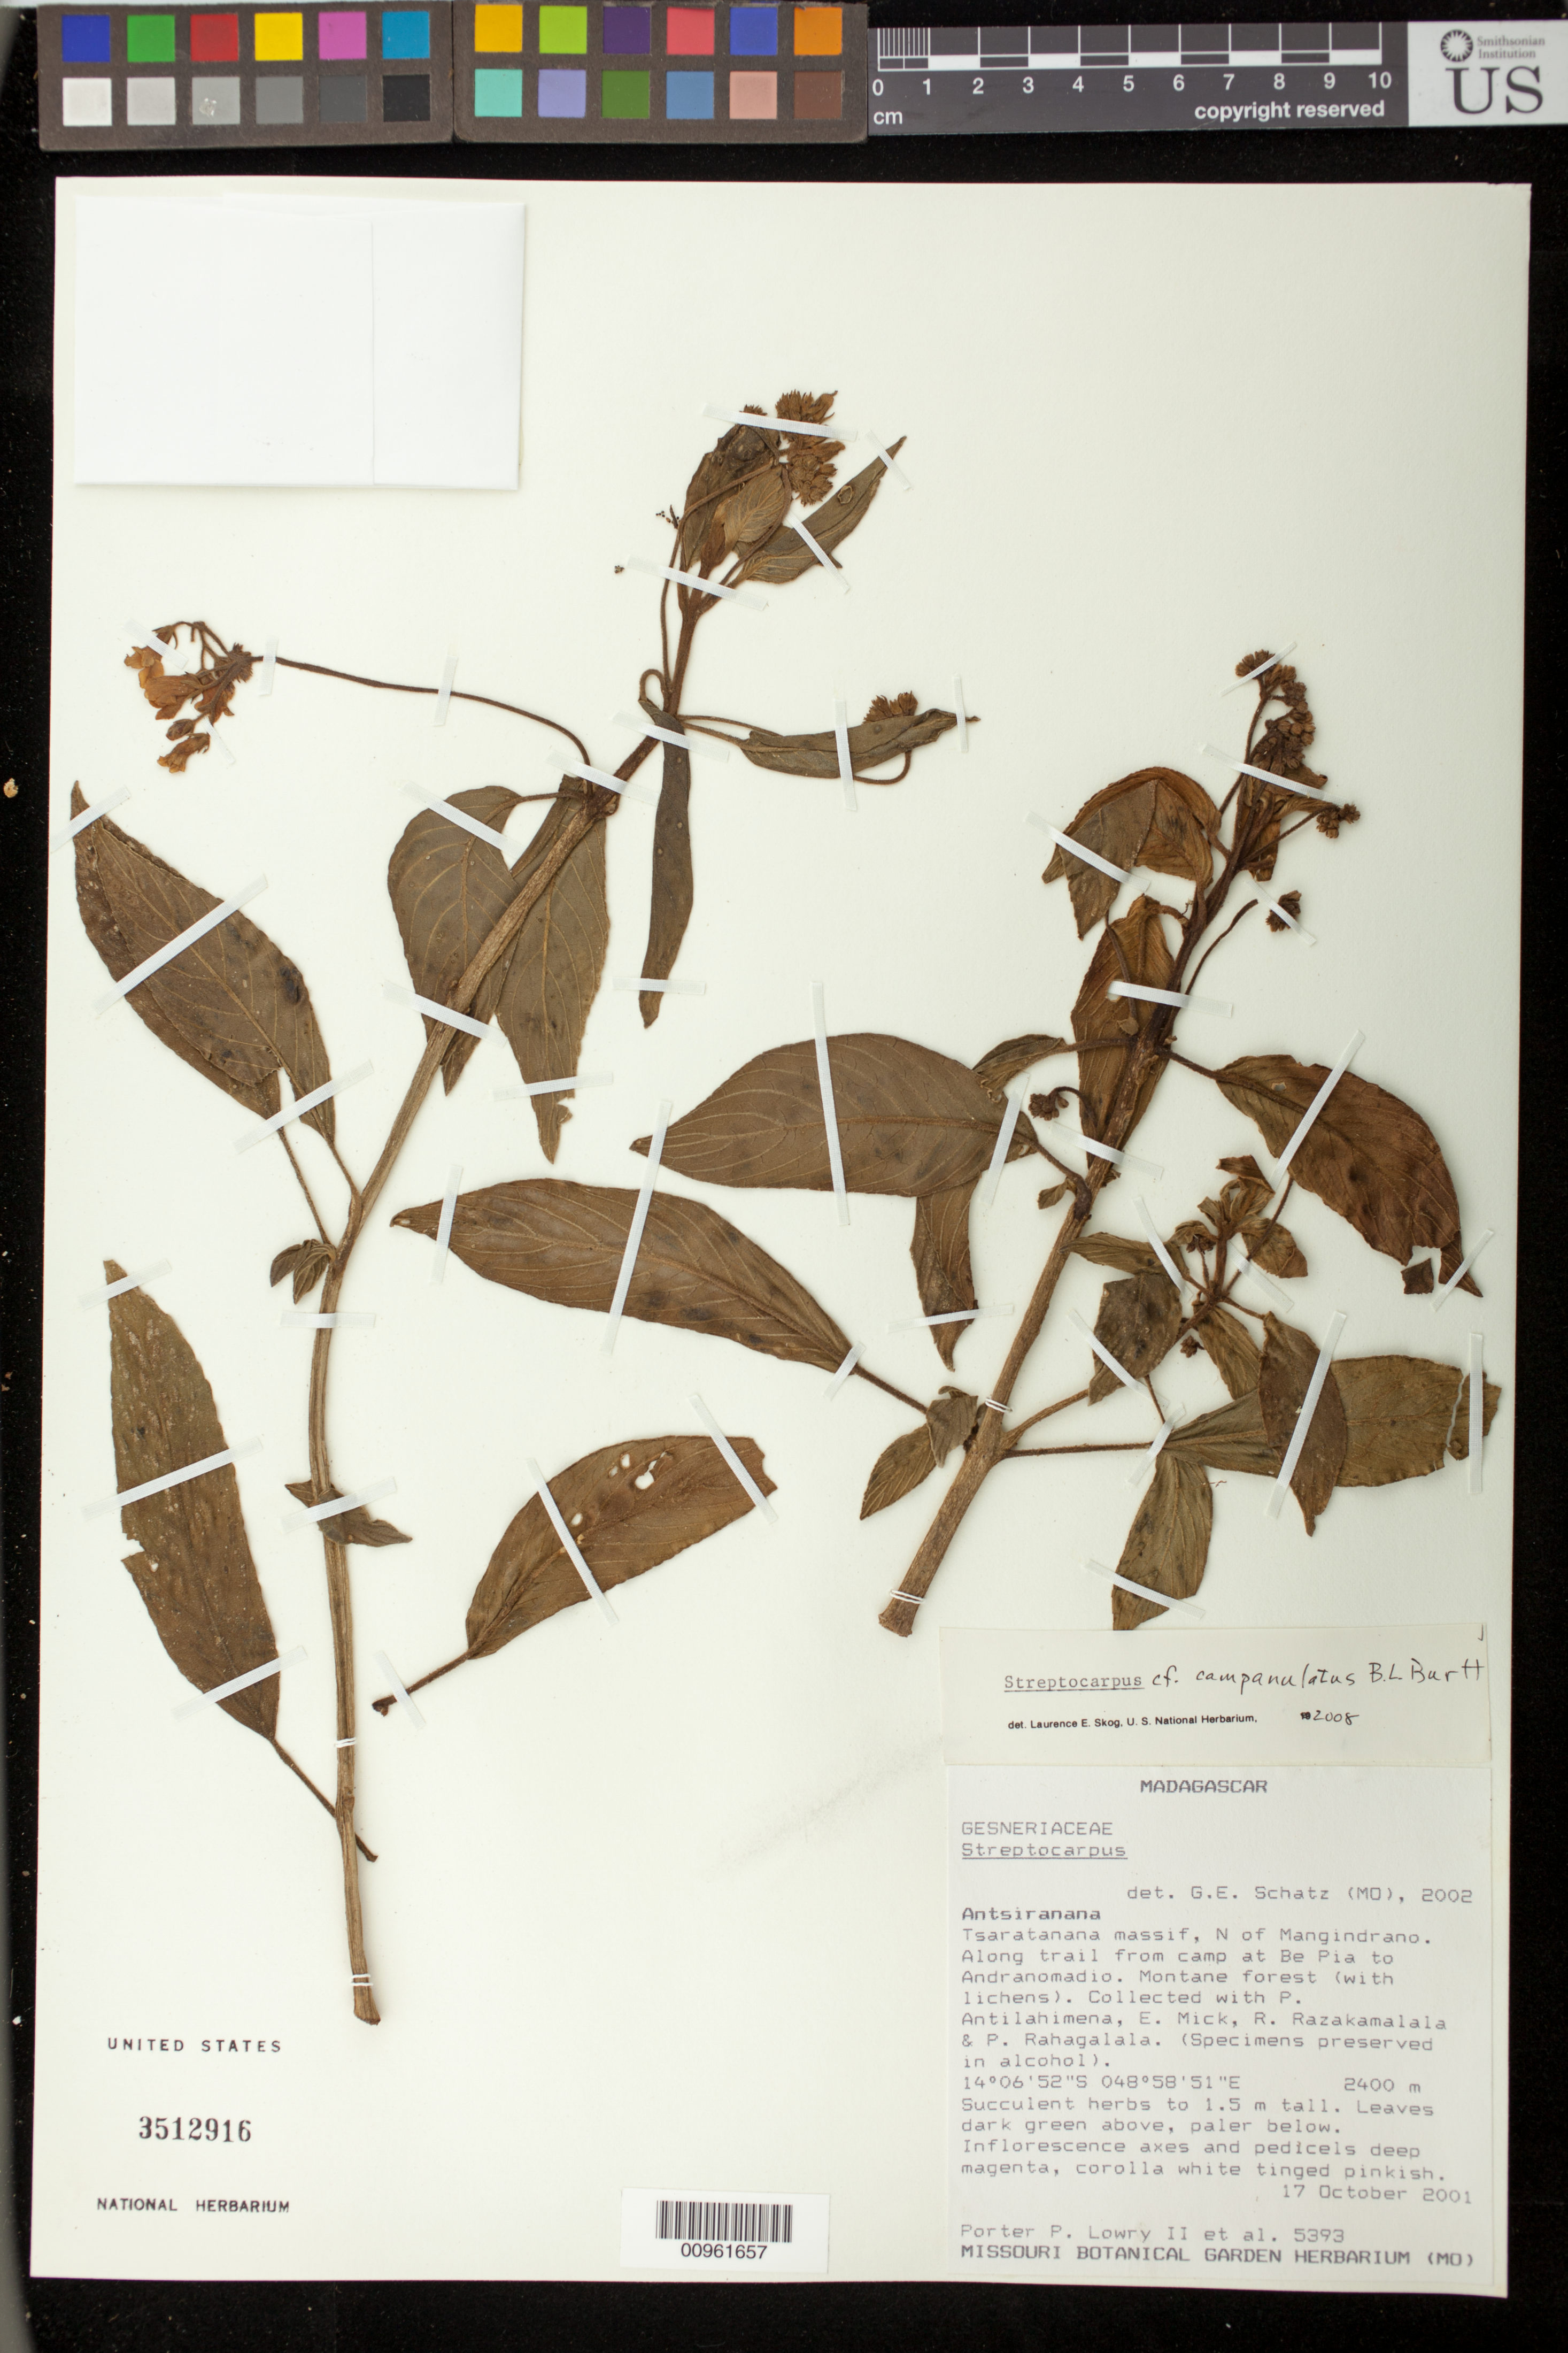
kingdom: Plantae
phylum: Tracheophyta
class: Magnoliopsida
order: Lamiales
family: Gesneriaceae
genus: Streptocarpus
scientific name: Streptocarpus campanulatus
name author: B.L. Burtt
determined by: Skog, Laurence E.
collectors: P. P. Lowry & et al.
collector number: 5393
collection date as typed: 17 Oct 2001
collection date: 2001-10-17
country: Madagascar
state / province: Diana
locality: Tsaratanana massif, N of Mingindrano, along trail from camp at Be Pia to Andranomadio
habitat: Montane forest (with lichens)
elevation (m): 2400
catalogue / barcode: US 3512916